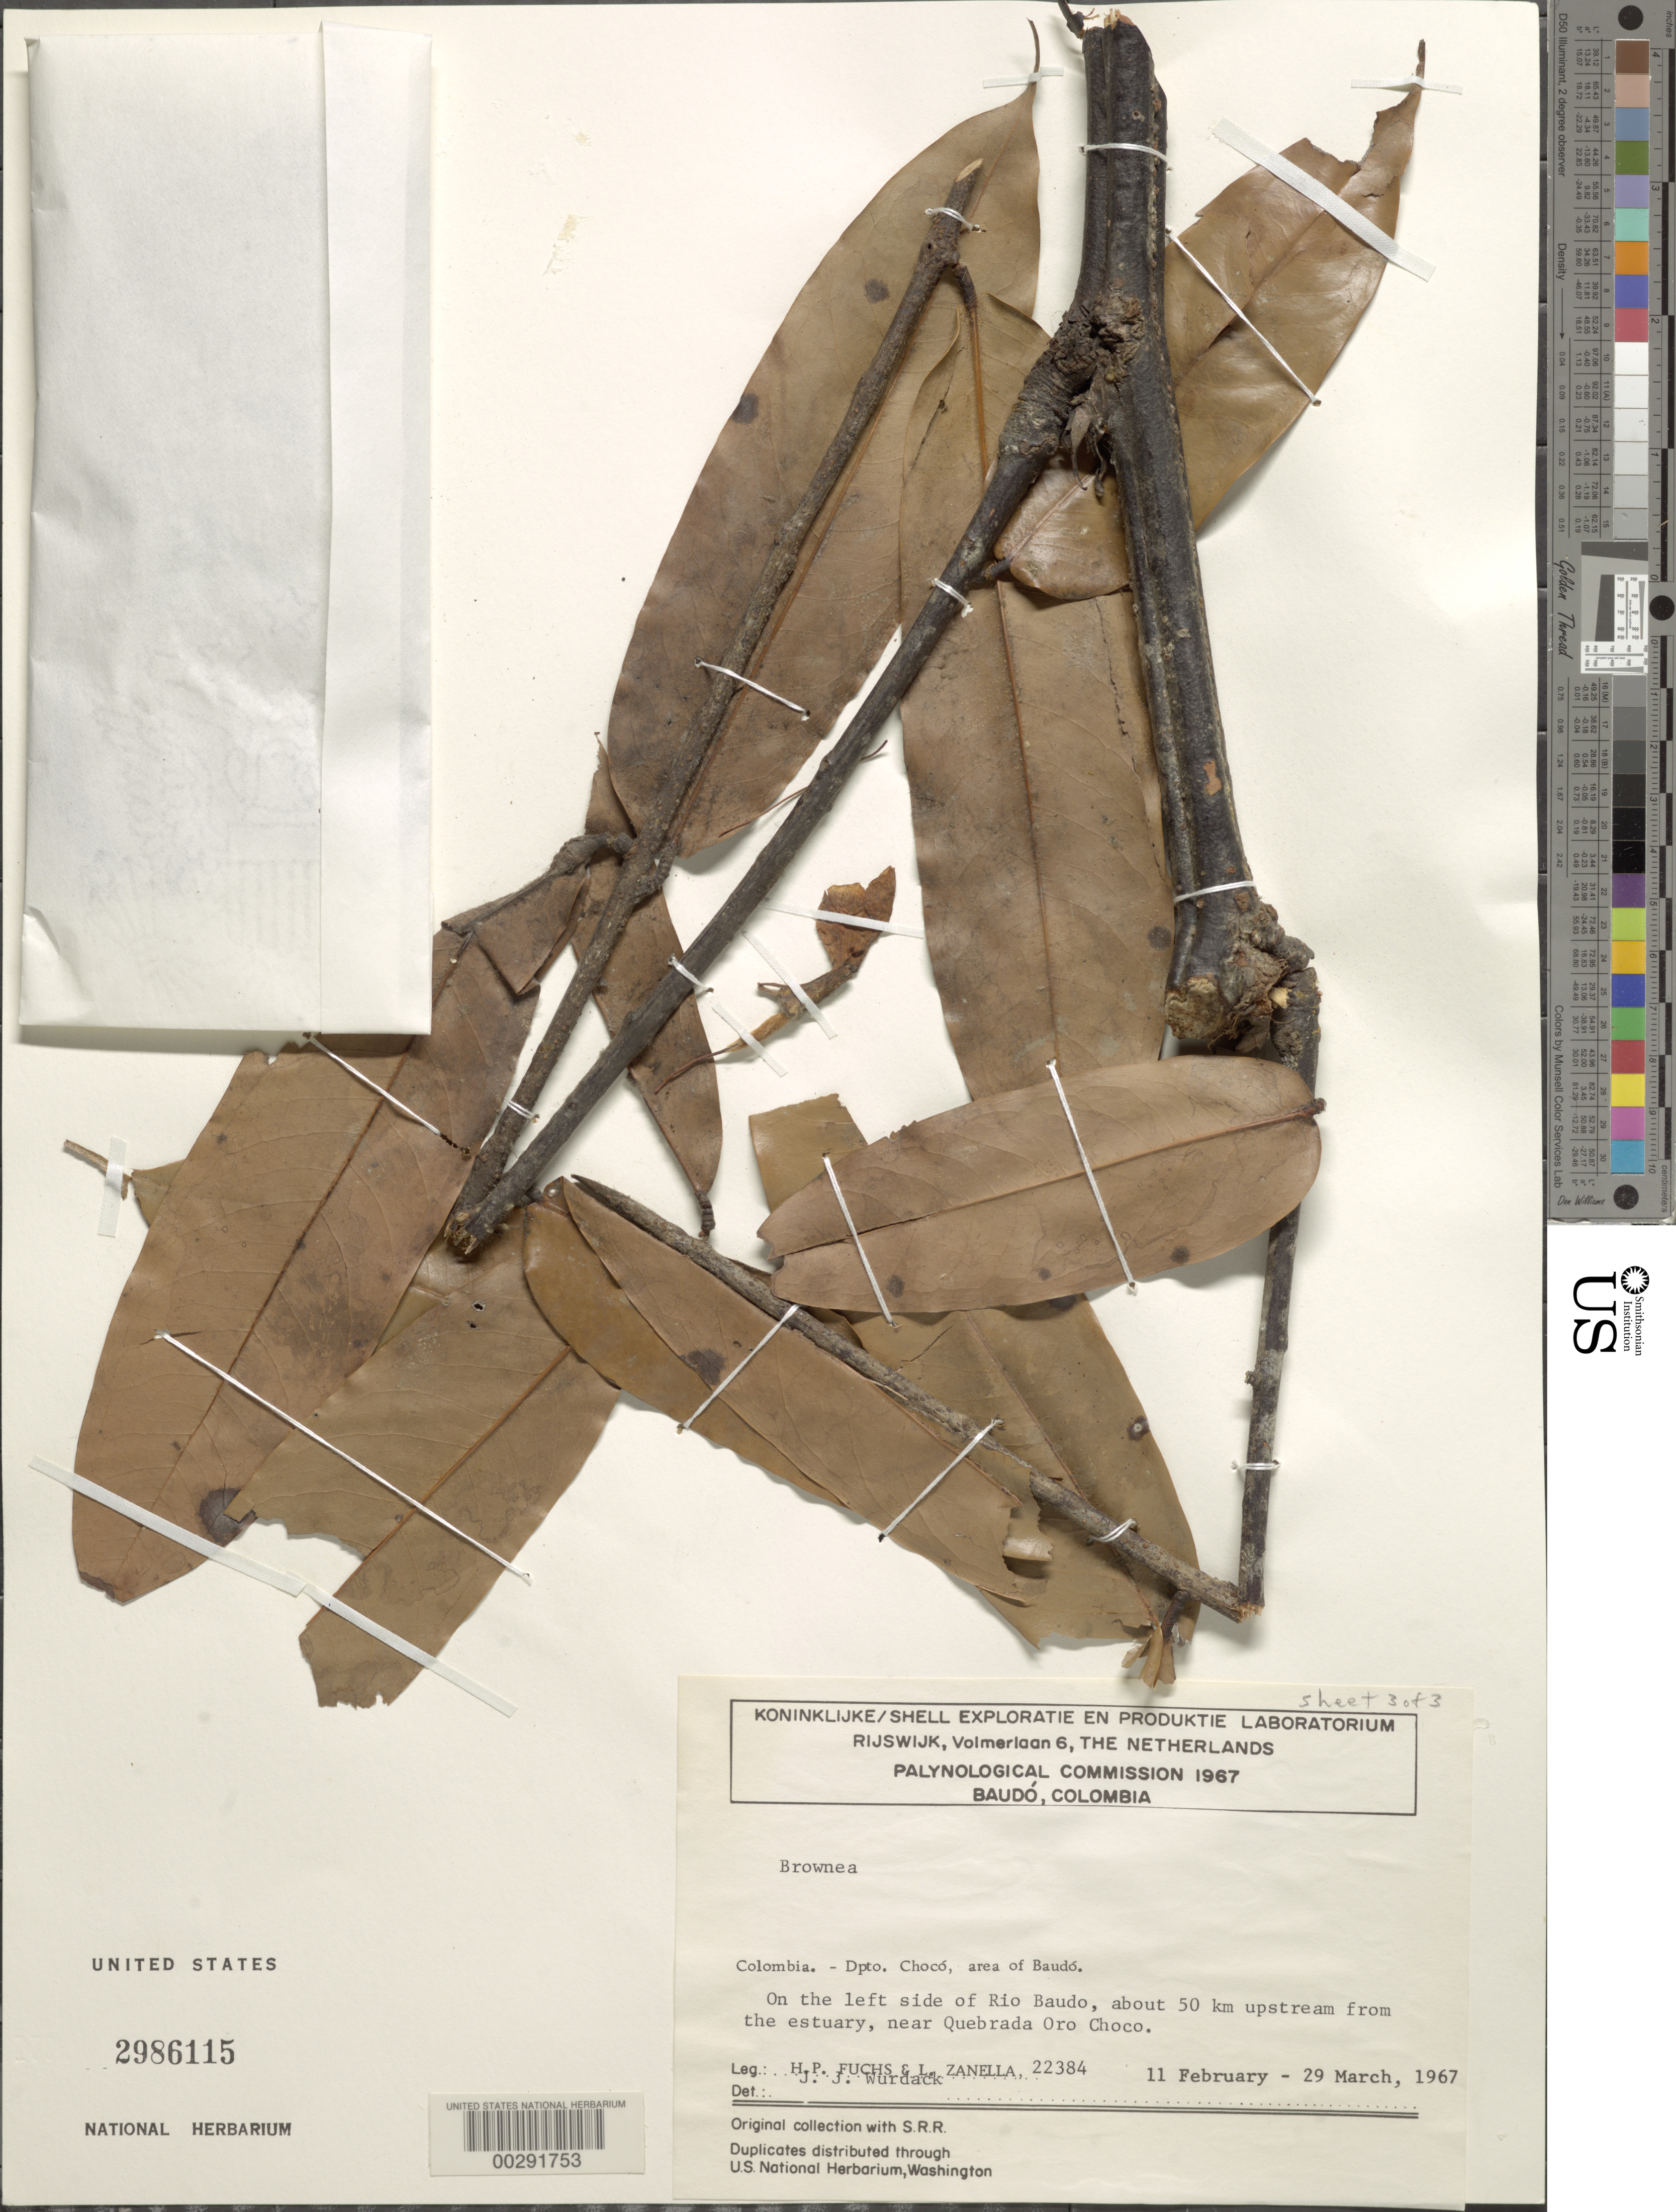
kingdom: Plantae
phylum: Tracheophyta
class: Magnoliopsida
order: Fabales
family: Fabaceae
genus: Brownea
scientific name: Brownea chocoana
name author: Quiñones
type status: Isotype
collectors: H. P. Fuchs & L. Zanella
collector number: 22384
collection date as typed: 11 Feb 1967 to 29 Mar 1967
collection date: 1967-02-11/1967-03-29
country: Colombia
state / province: Chocó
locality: Area of Baudo, on the left side of Rio Baudo, about 50 km upstream from the extuary, near Quebrada Oro Choco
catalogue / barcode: US 2986115